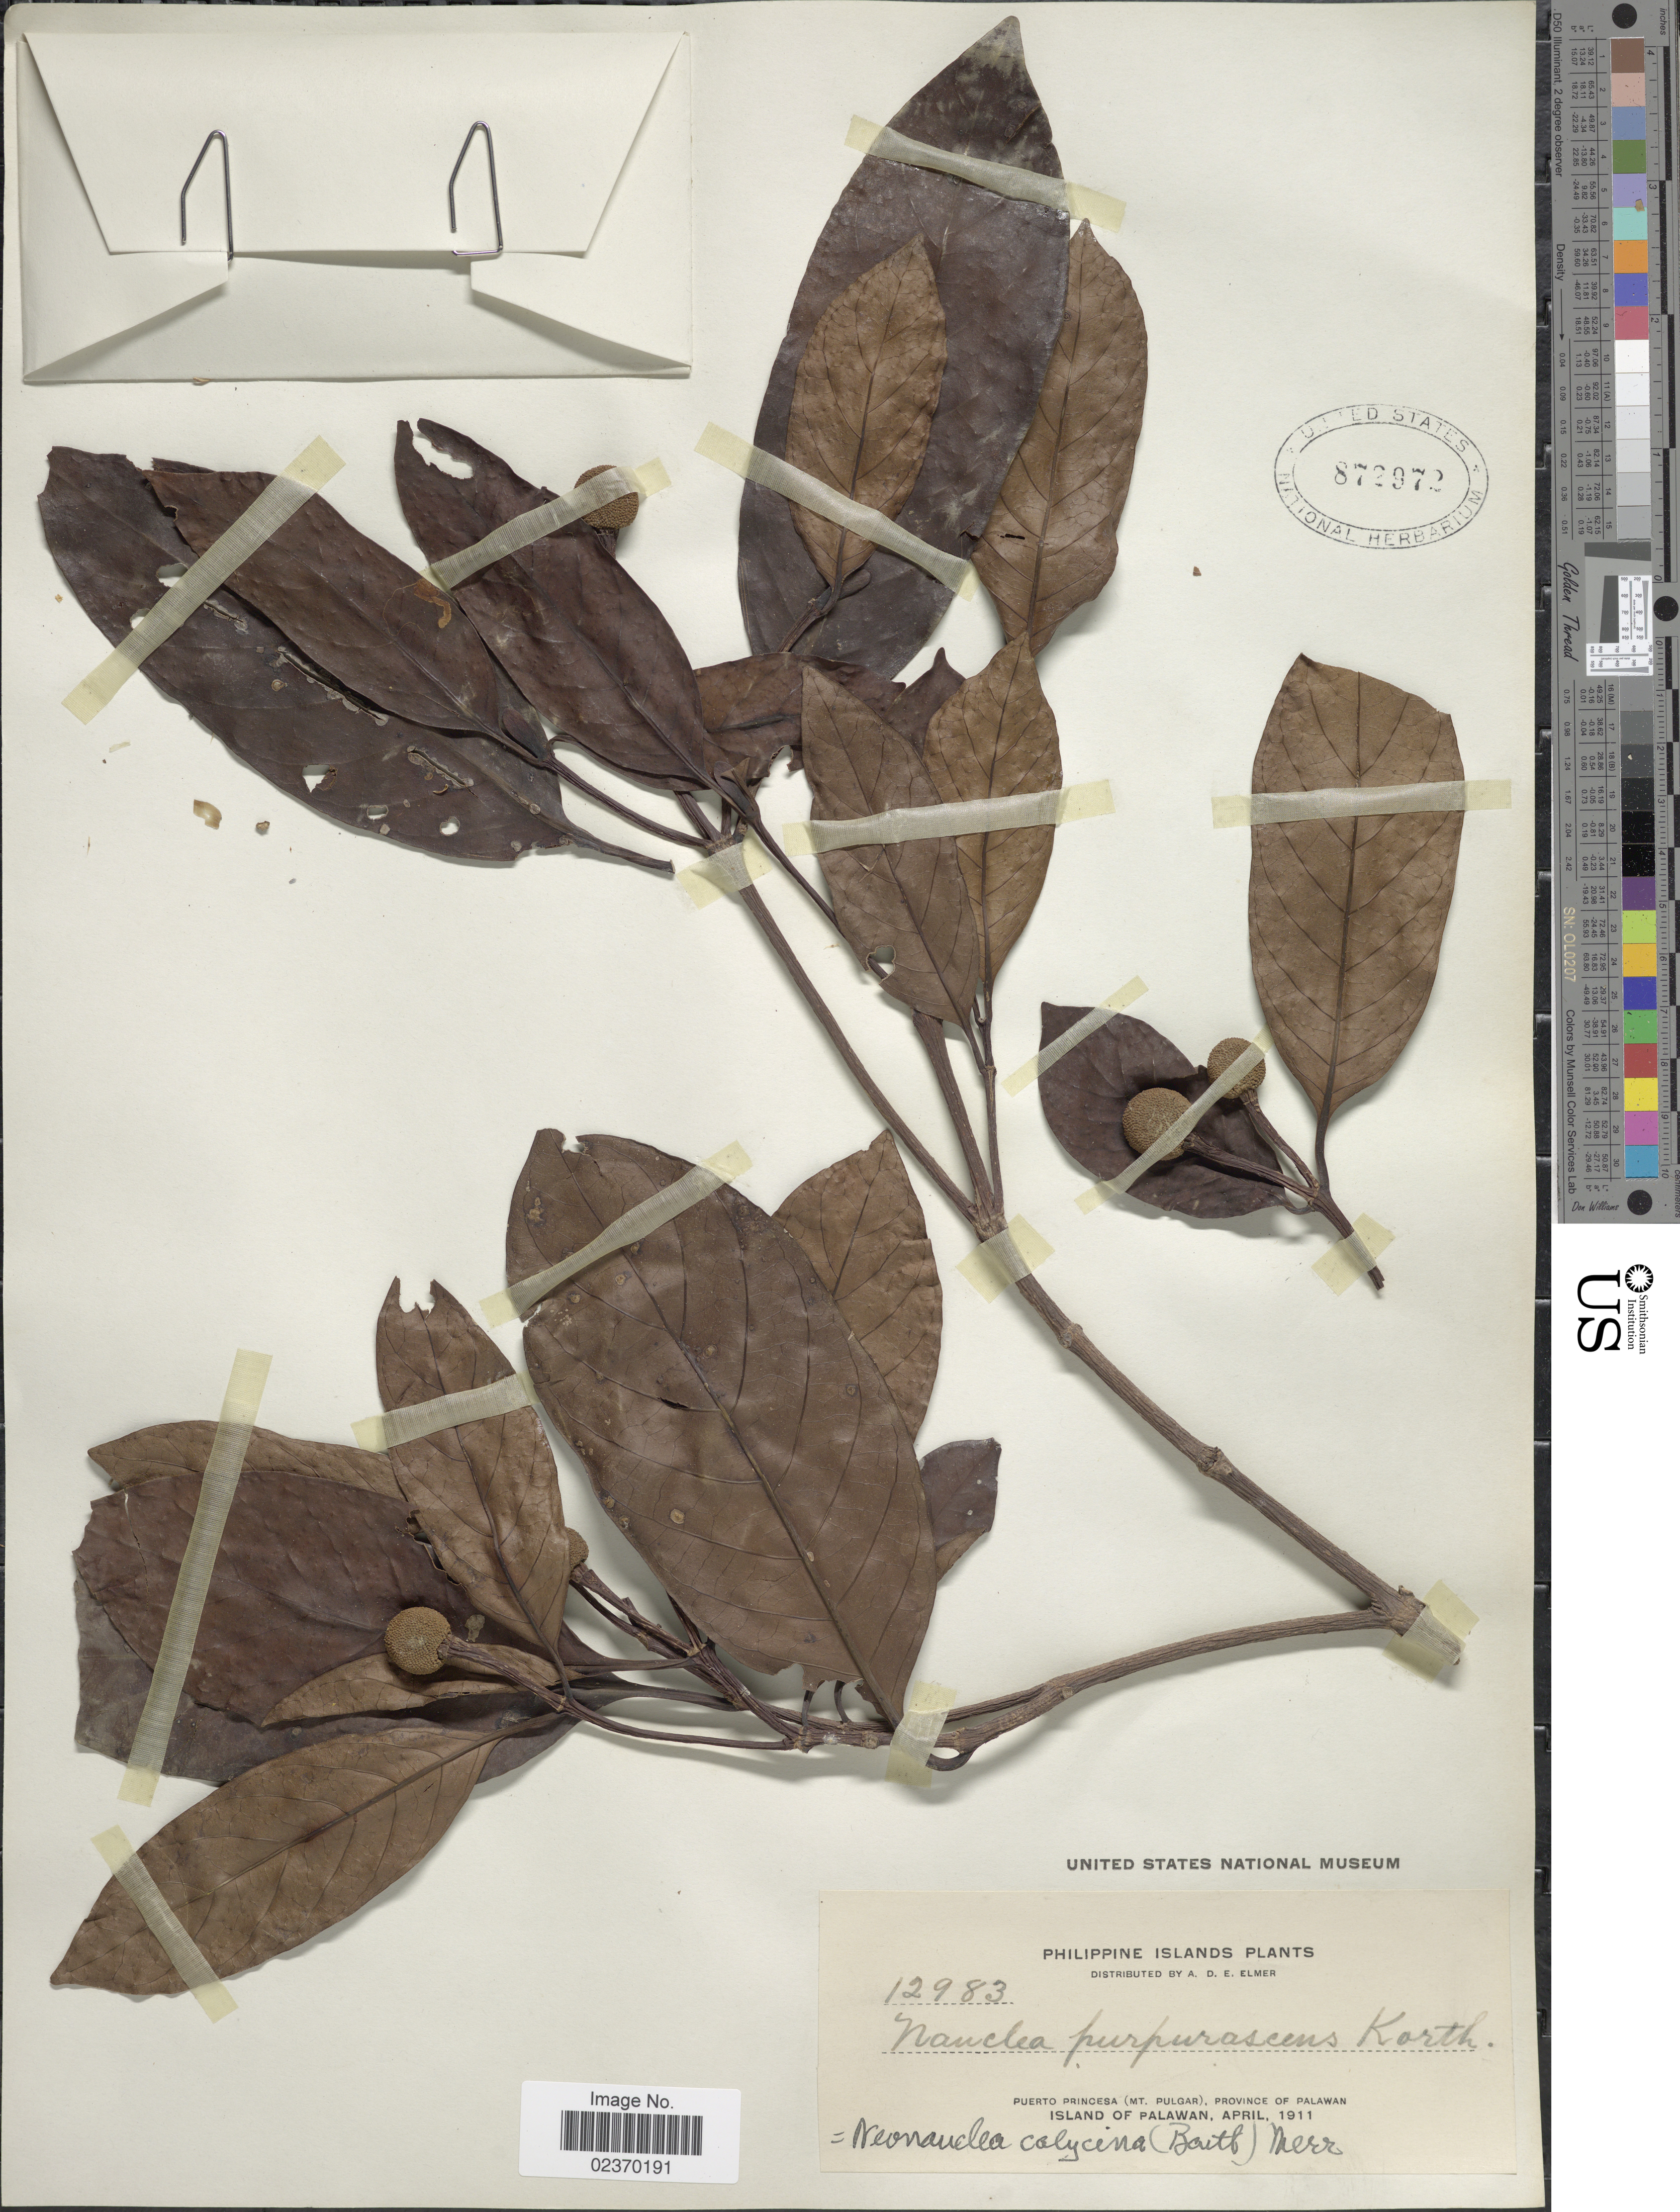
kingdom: Plantae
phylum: Tracheophyta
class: Magnoliopsida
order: Gentianales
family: Rubiaceae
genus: Neonauclea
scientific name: Neonauclea calycina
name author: (Bartl. ex DC.) Merr.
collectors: A. D. E. Elmer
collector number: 12983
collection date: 1911-04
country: Philippines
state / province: Mimaropa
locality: Philippine Islands, Puerto Princesa (Mt Pulgar), Province of Palawan, Island of Palawan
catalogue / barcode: US 872972